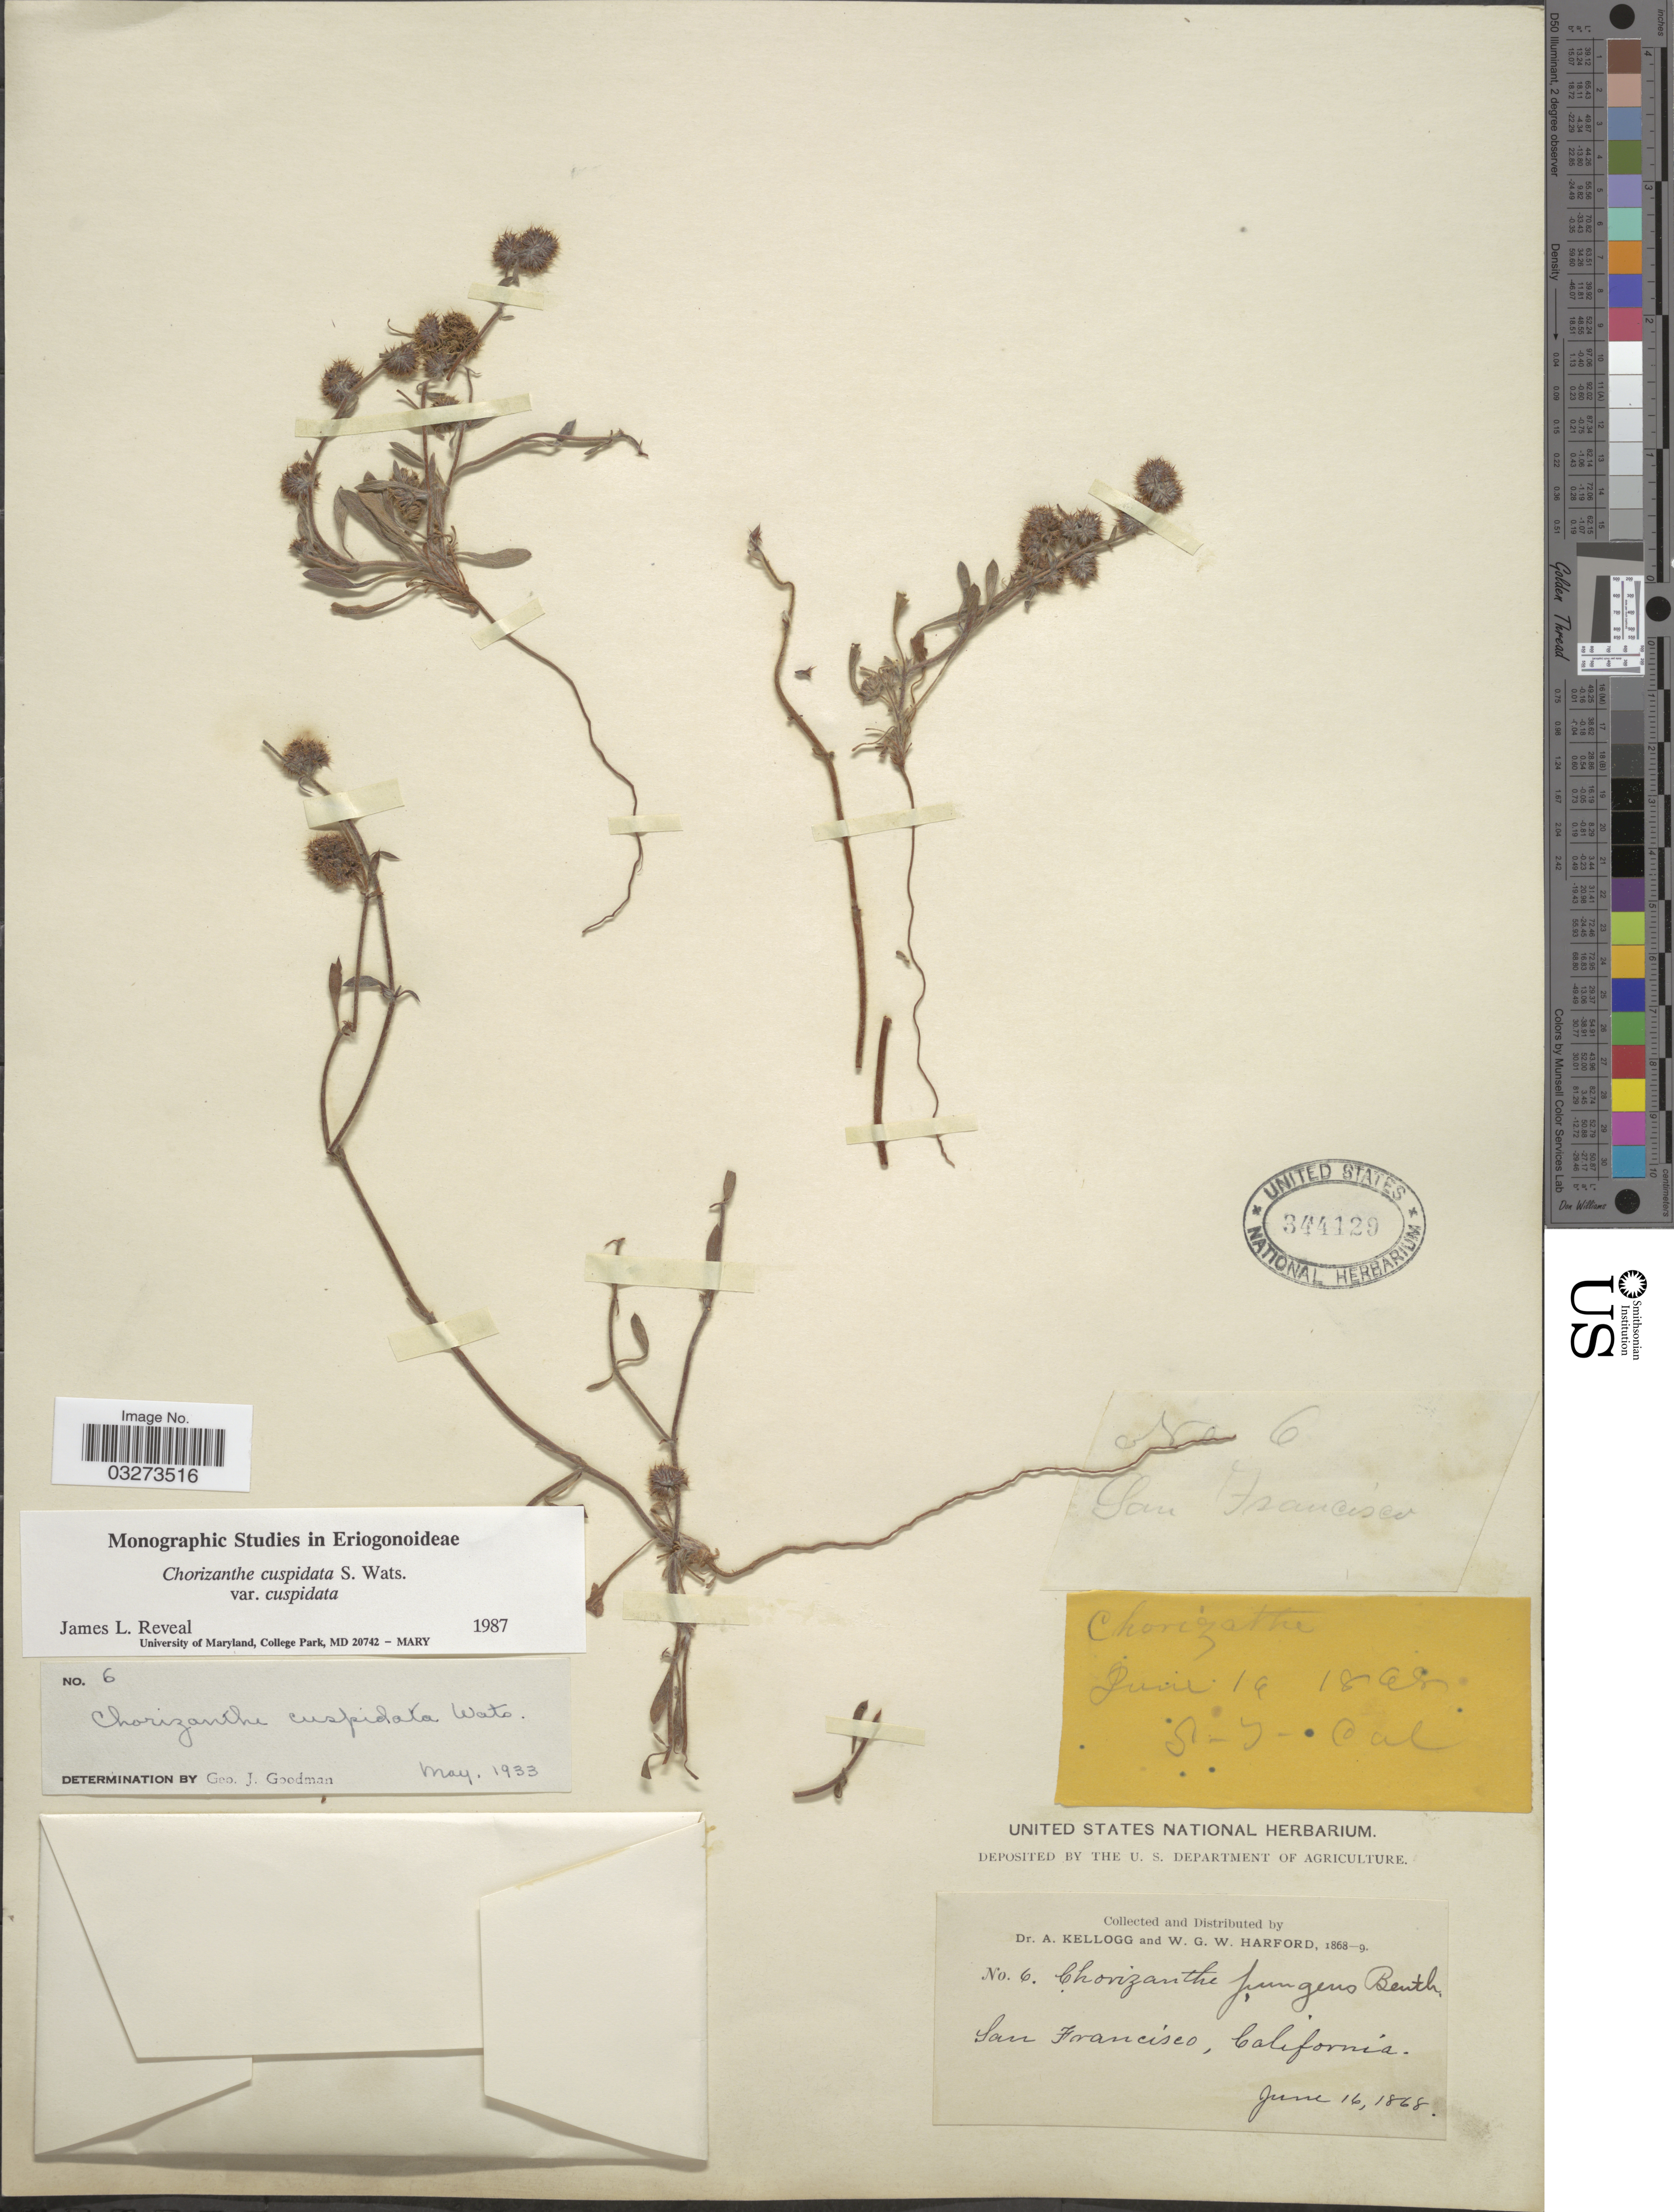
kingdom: Plantae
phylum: Tracheophyta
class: Magnoliopsida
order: Caryophyllales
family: Polygonaceae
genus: Chorizanthe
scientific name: Chorizanthe cuspidata var. cuspidata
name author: S. Watson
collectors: A. Kellogg & W. G. W. Harford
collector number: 6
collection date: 1868-06-16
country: United States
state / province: California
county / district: San Francisco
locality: San Francisco.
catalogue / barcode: US 344129